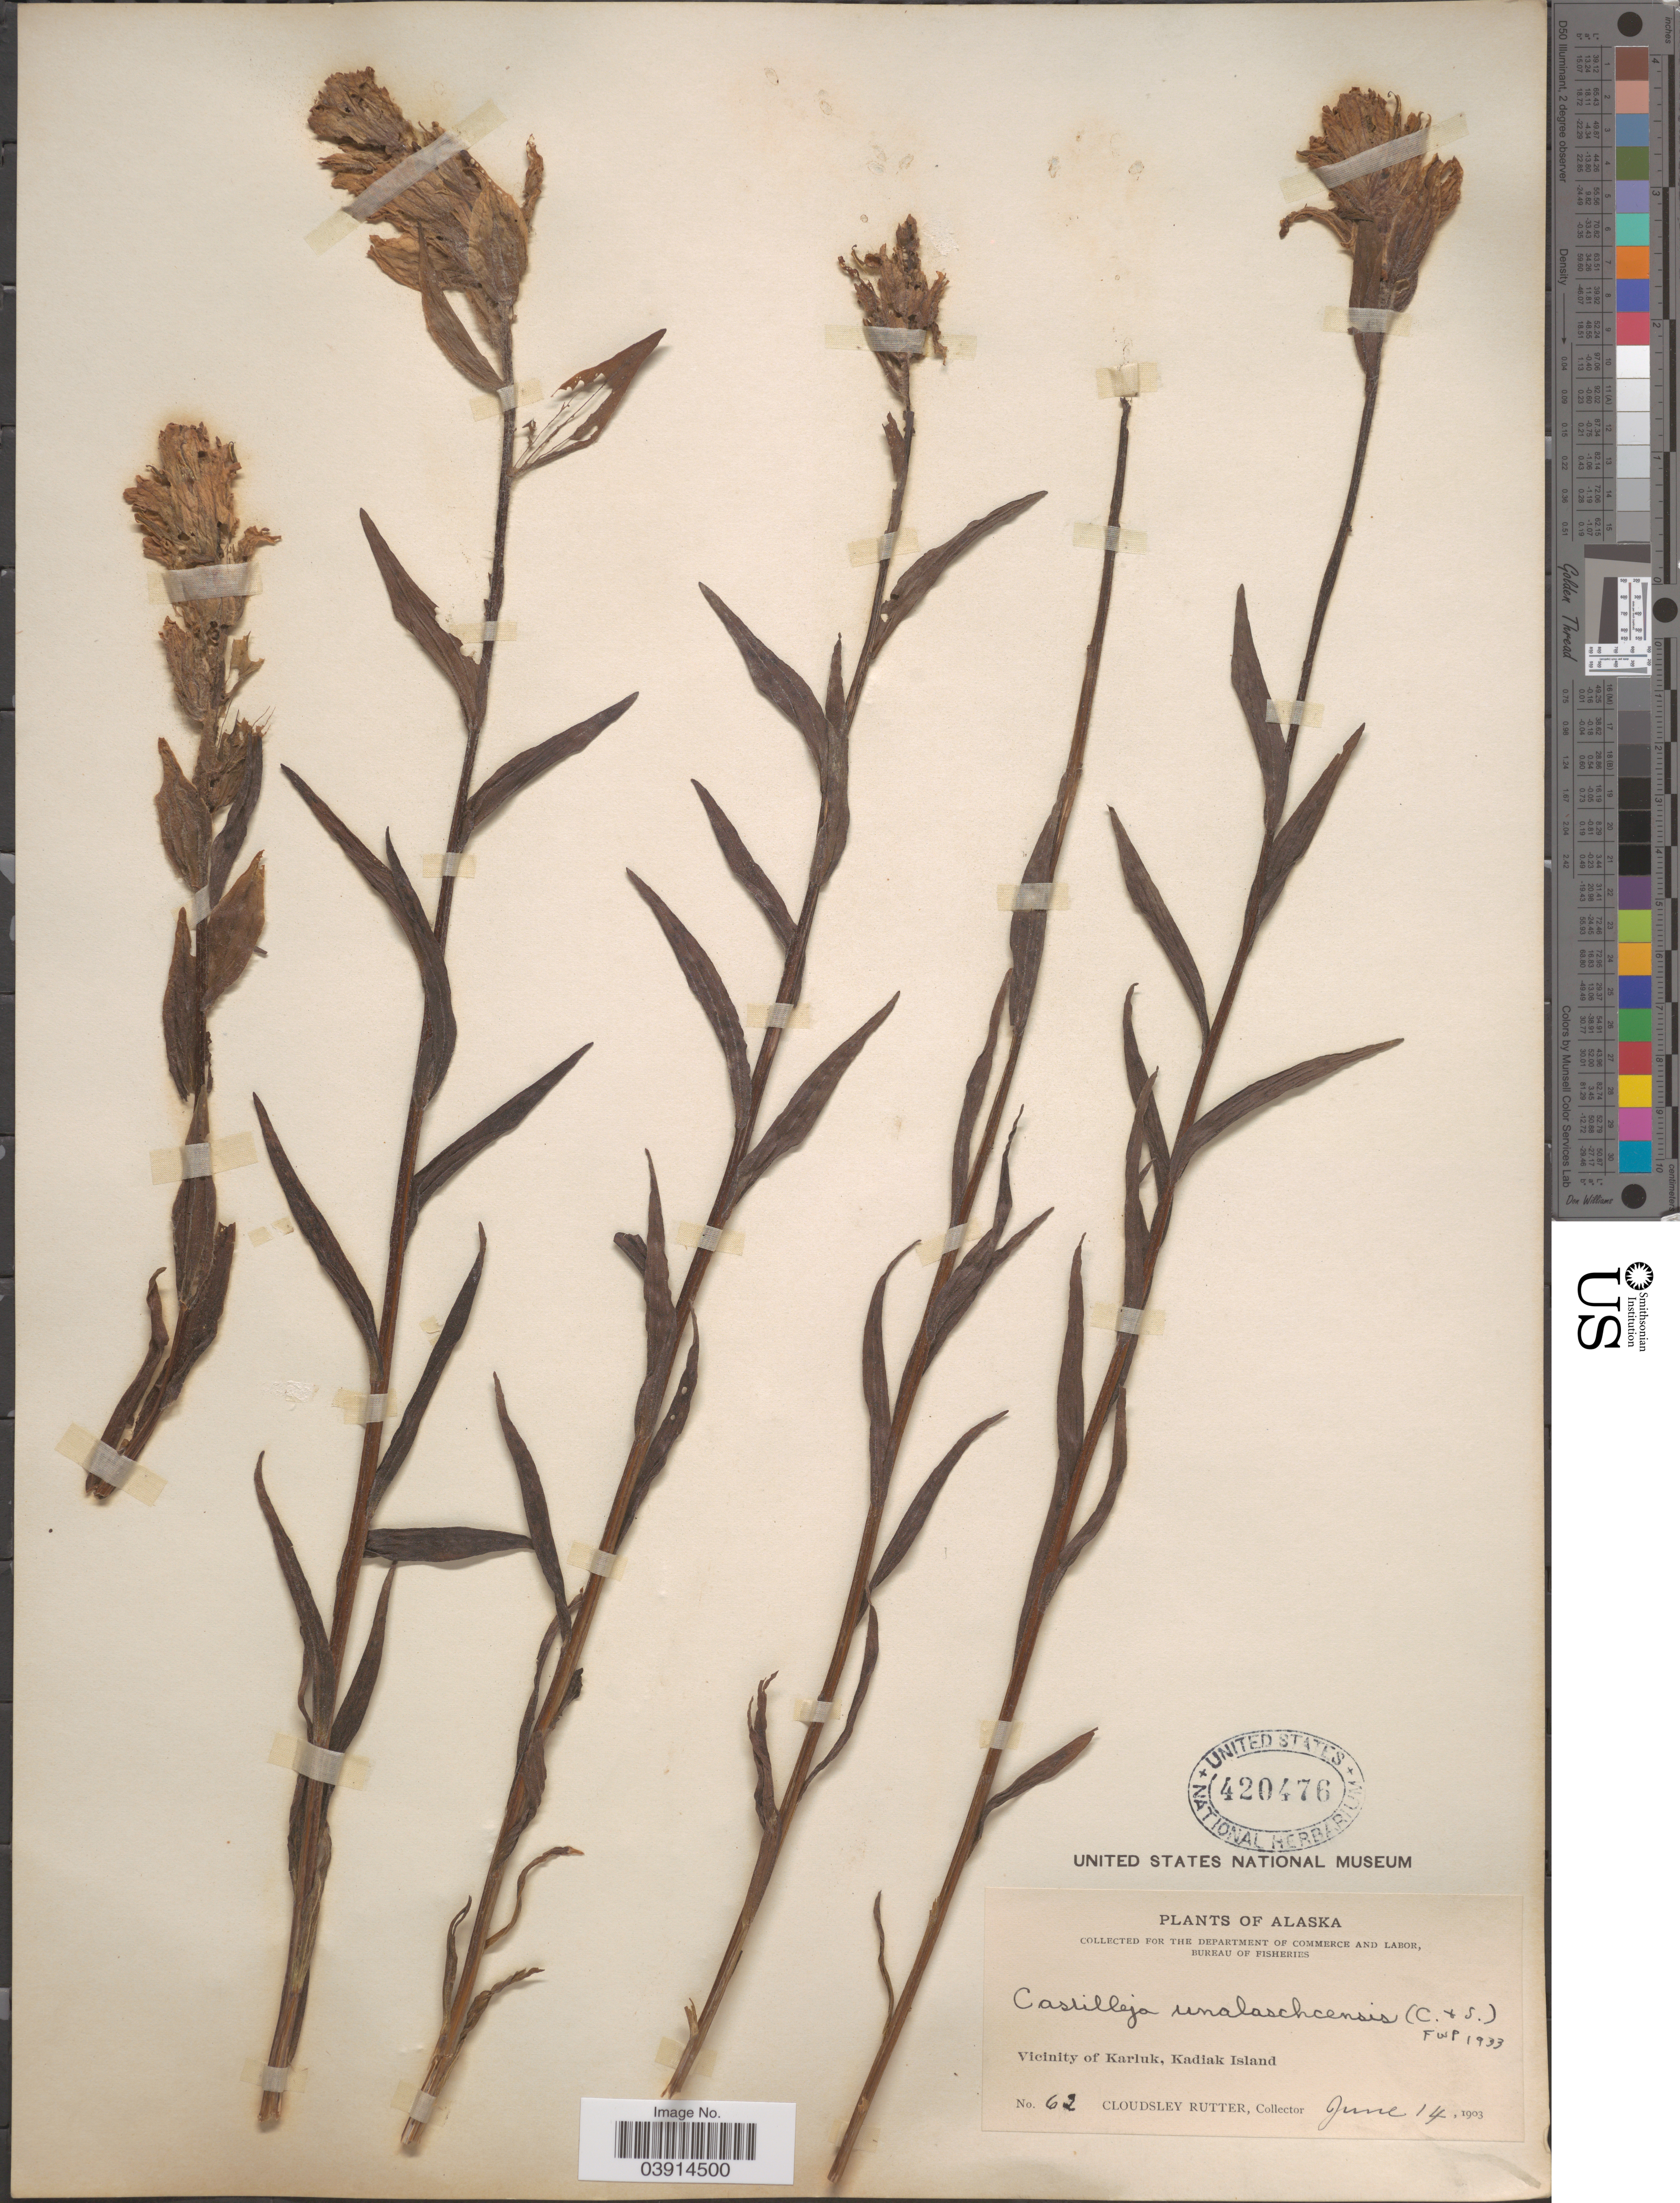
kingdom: Plantae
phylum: Tracheophyta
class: Magnoliopsida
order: Lamiales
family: Orobanchaceae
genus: Castilleja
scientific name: Castilleja unalaschcensis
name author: (Cham. & Schltdl.) Malte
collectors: C. Rutter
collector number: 62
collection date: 1903-06-14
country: United States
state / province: Alaska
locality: Vicinity of Karluk, Kadiak Island.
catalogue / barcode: US 420476